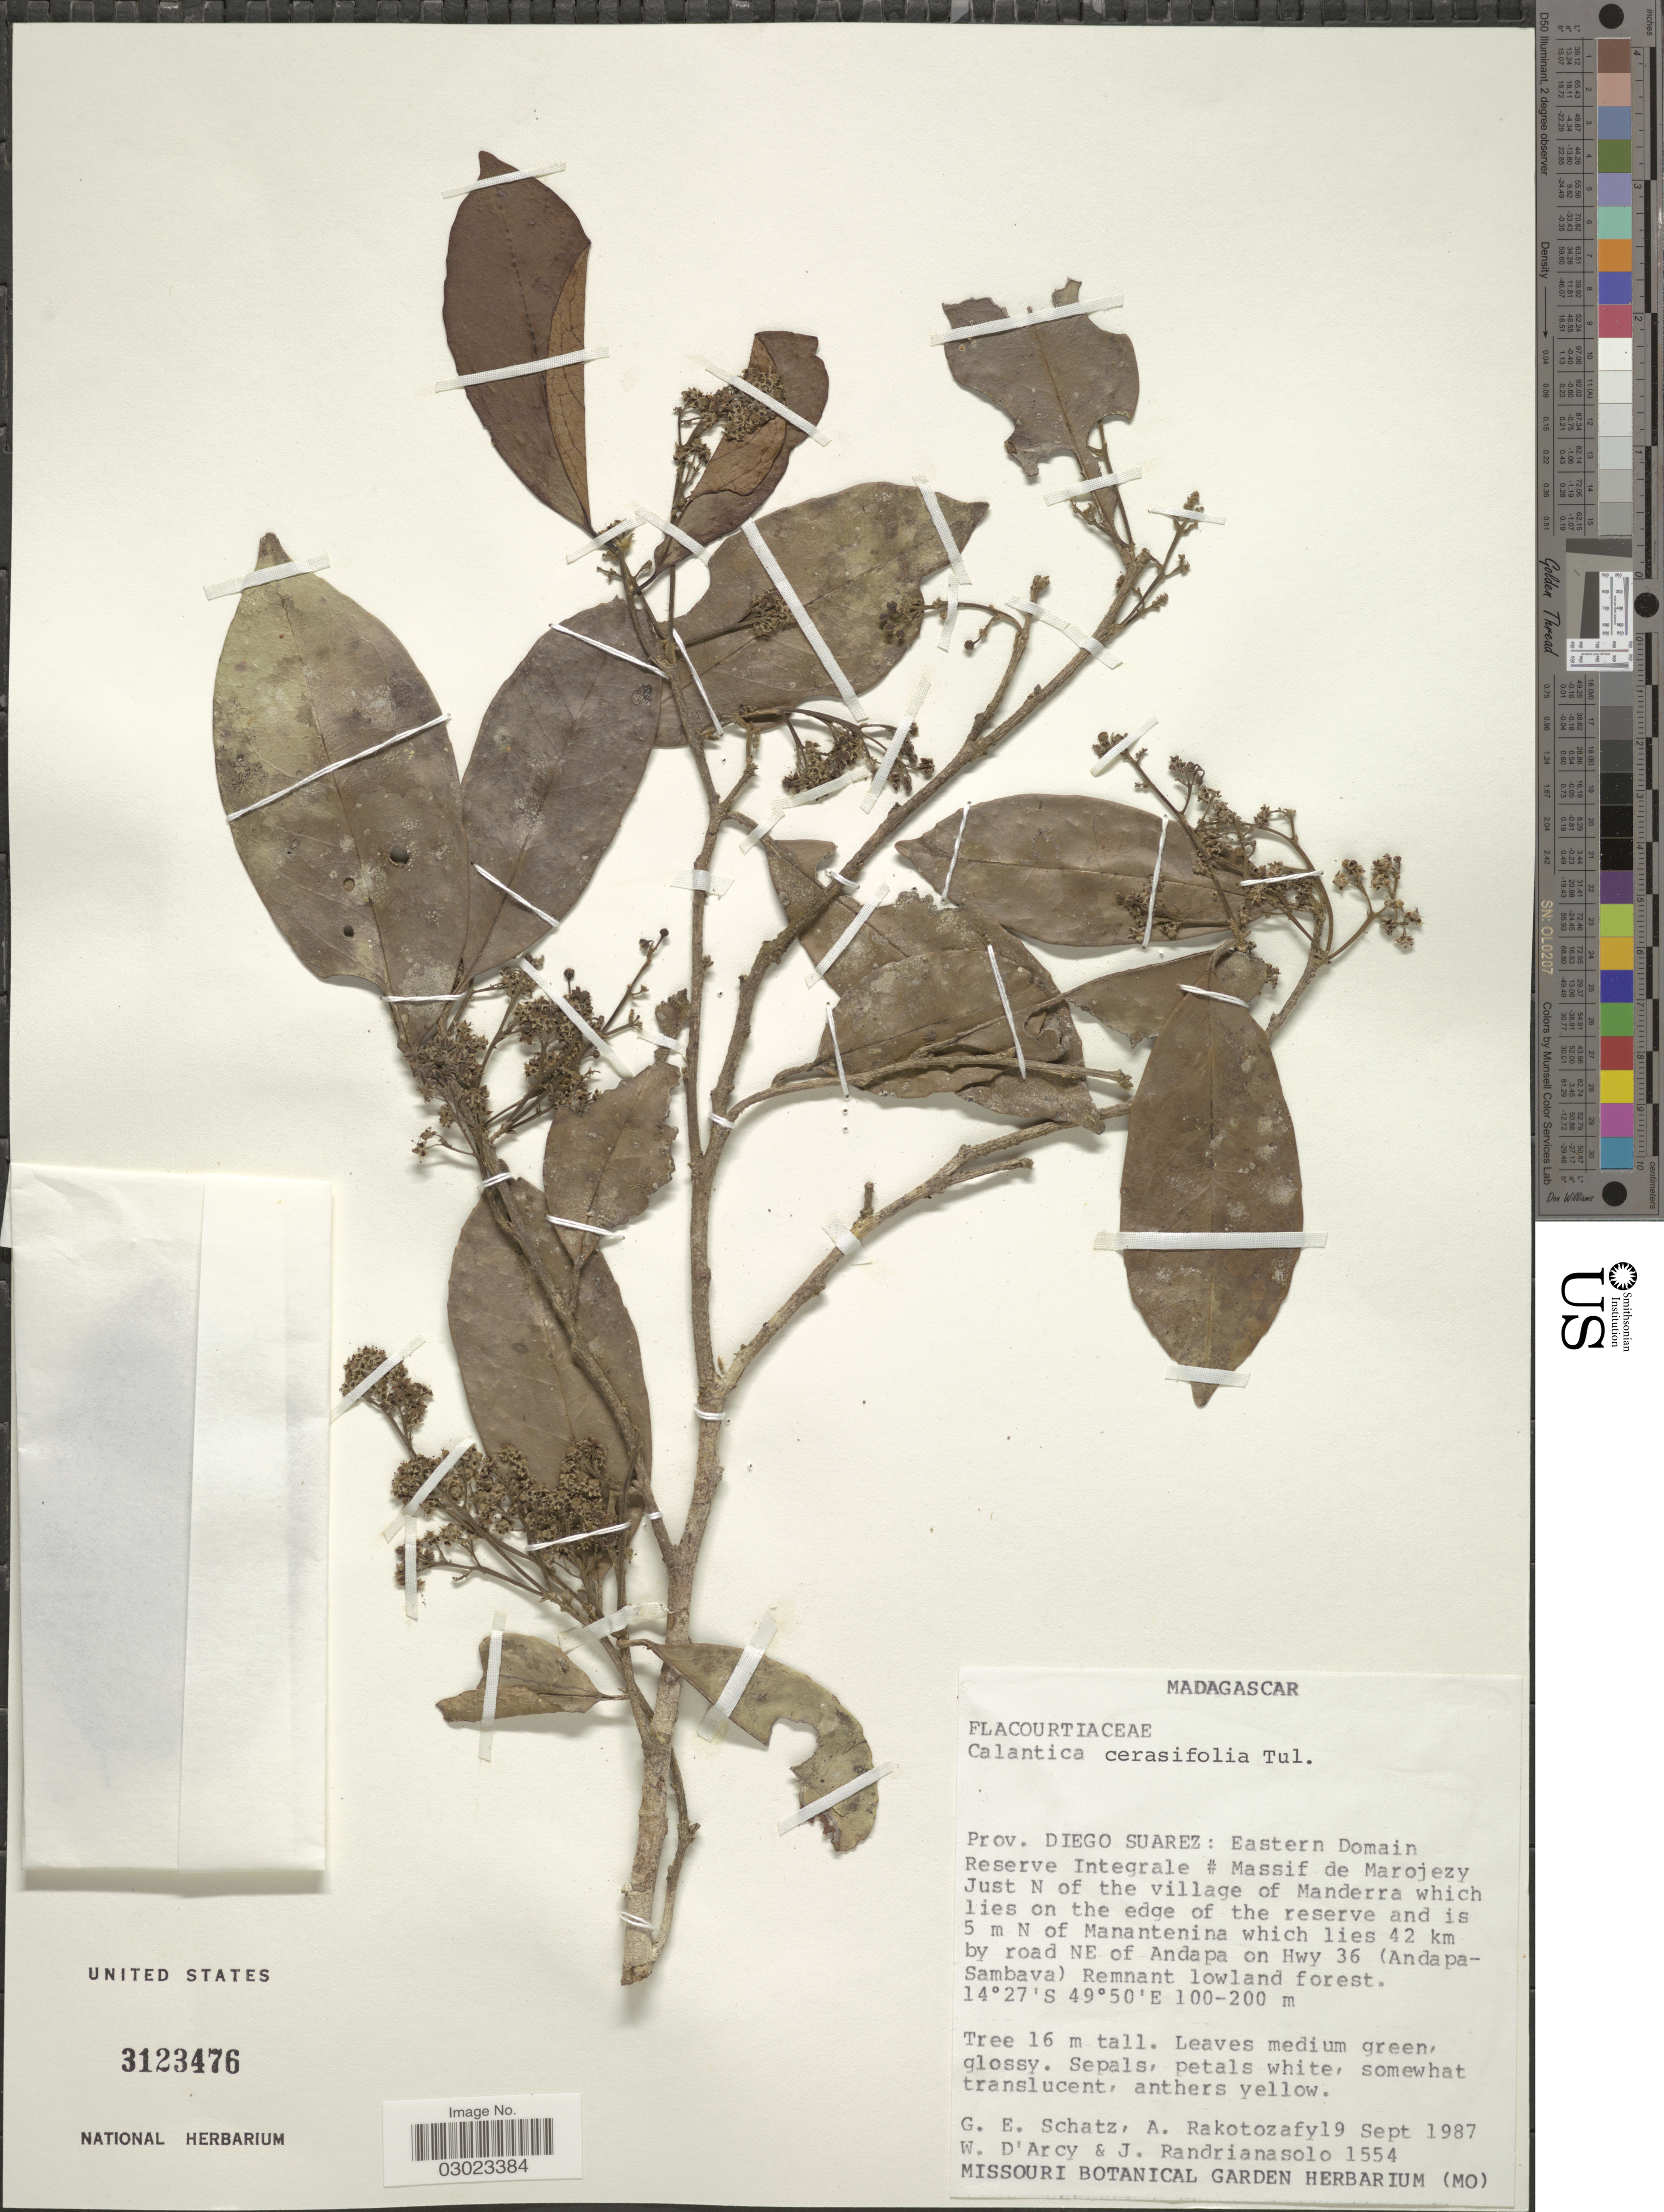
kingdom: Plantae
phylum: Tracheophyta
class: Magnoliopsida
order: Malpighiales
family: Salicaceae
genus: Calantica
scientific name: Calantica cerasifolia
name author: (Vent.) Tul.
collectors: G. Schatz, A. Rakotozafy, W. G. D'Arcy & J. Randrianasolo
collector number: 1554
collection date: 1987-09-19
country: Madagascar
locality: Prov. Diego Suarez: Eastern Domain Reserve Integrale # Massif de Marojezy. Just N of the village of Manderra which lies on the edge of the reserve and is 5 km N of Manantenina which lies 42 km by road NE of Andapa on Hwy 36 (Andapa-Sambava).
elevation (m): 100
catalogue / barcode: US 3123476